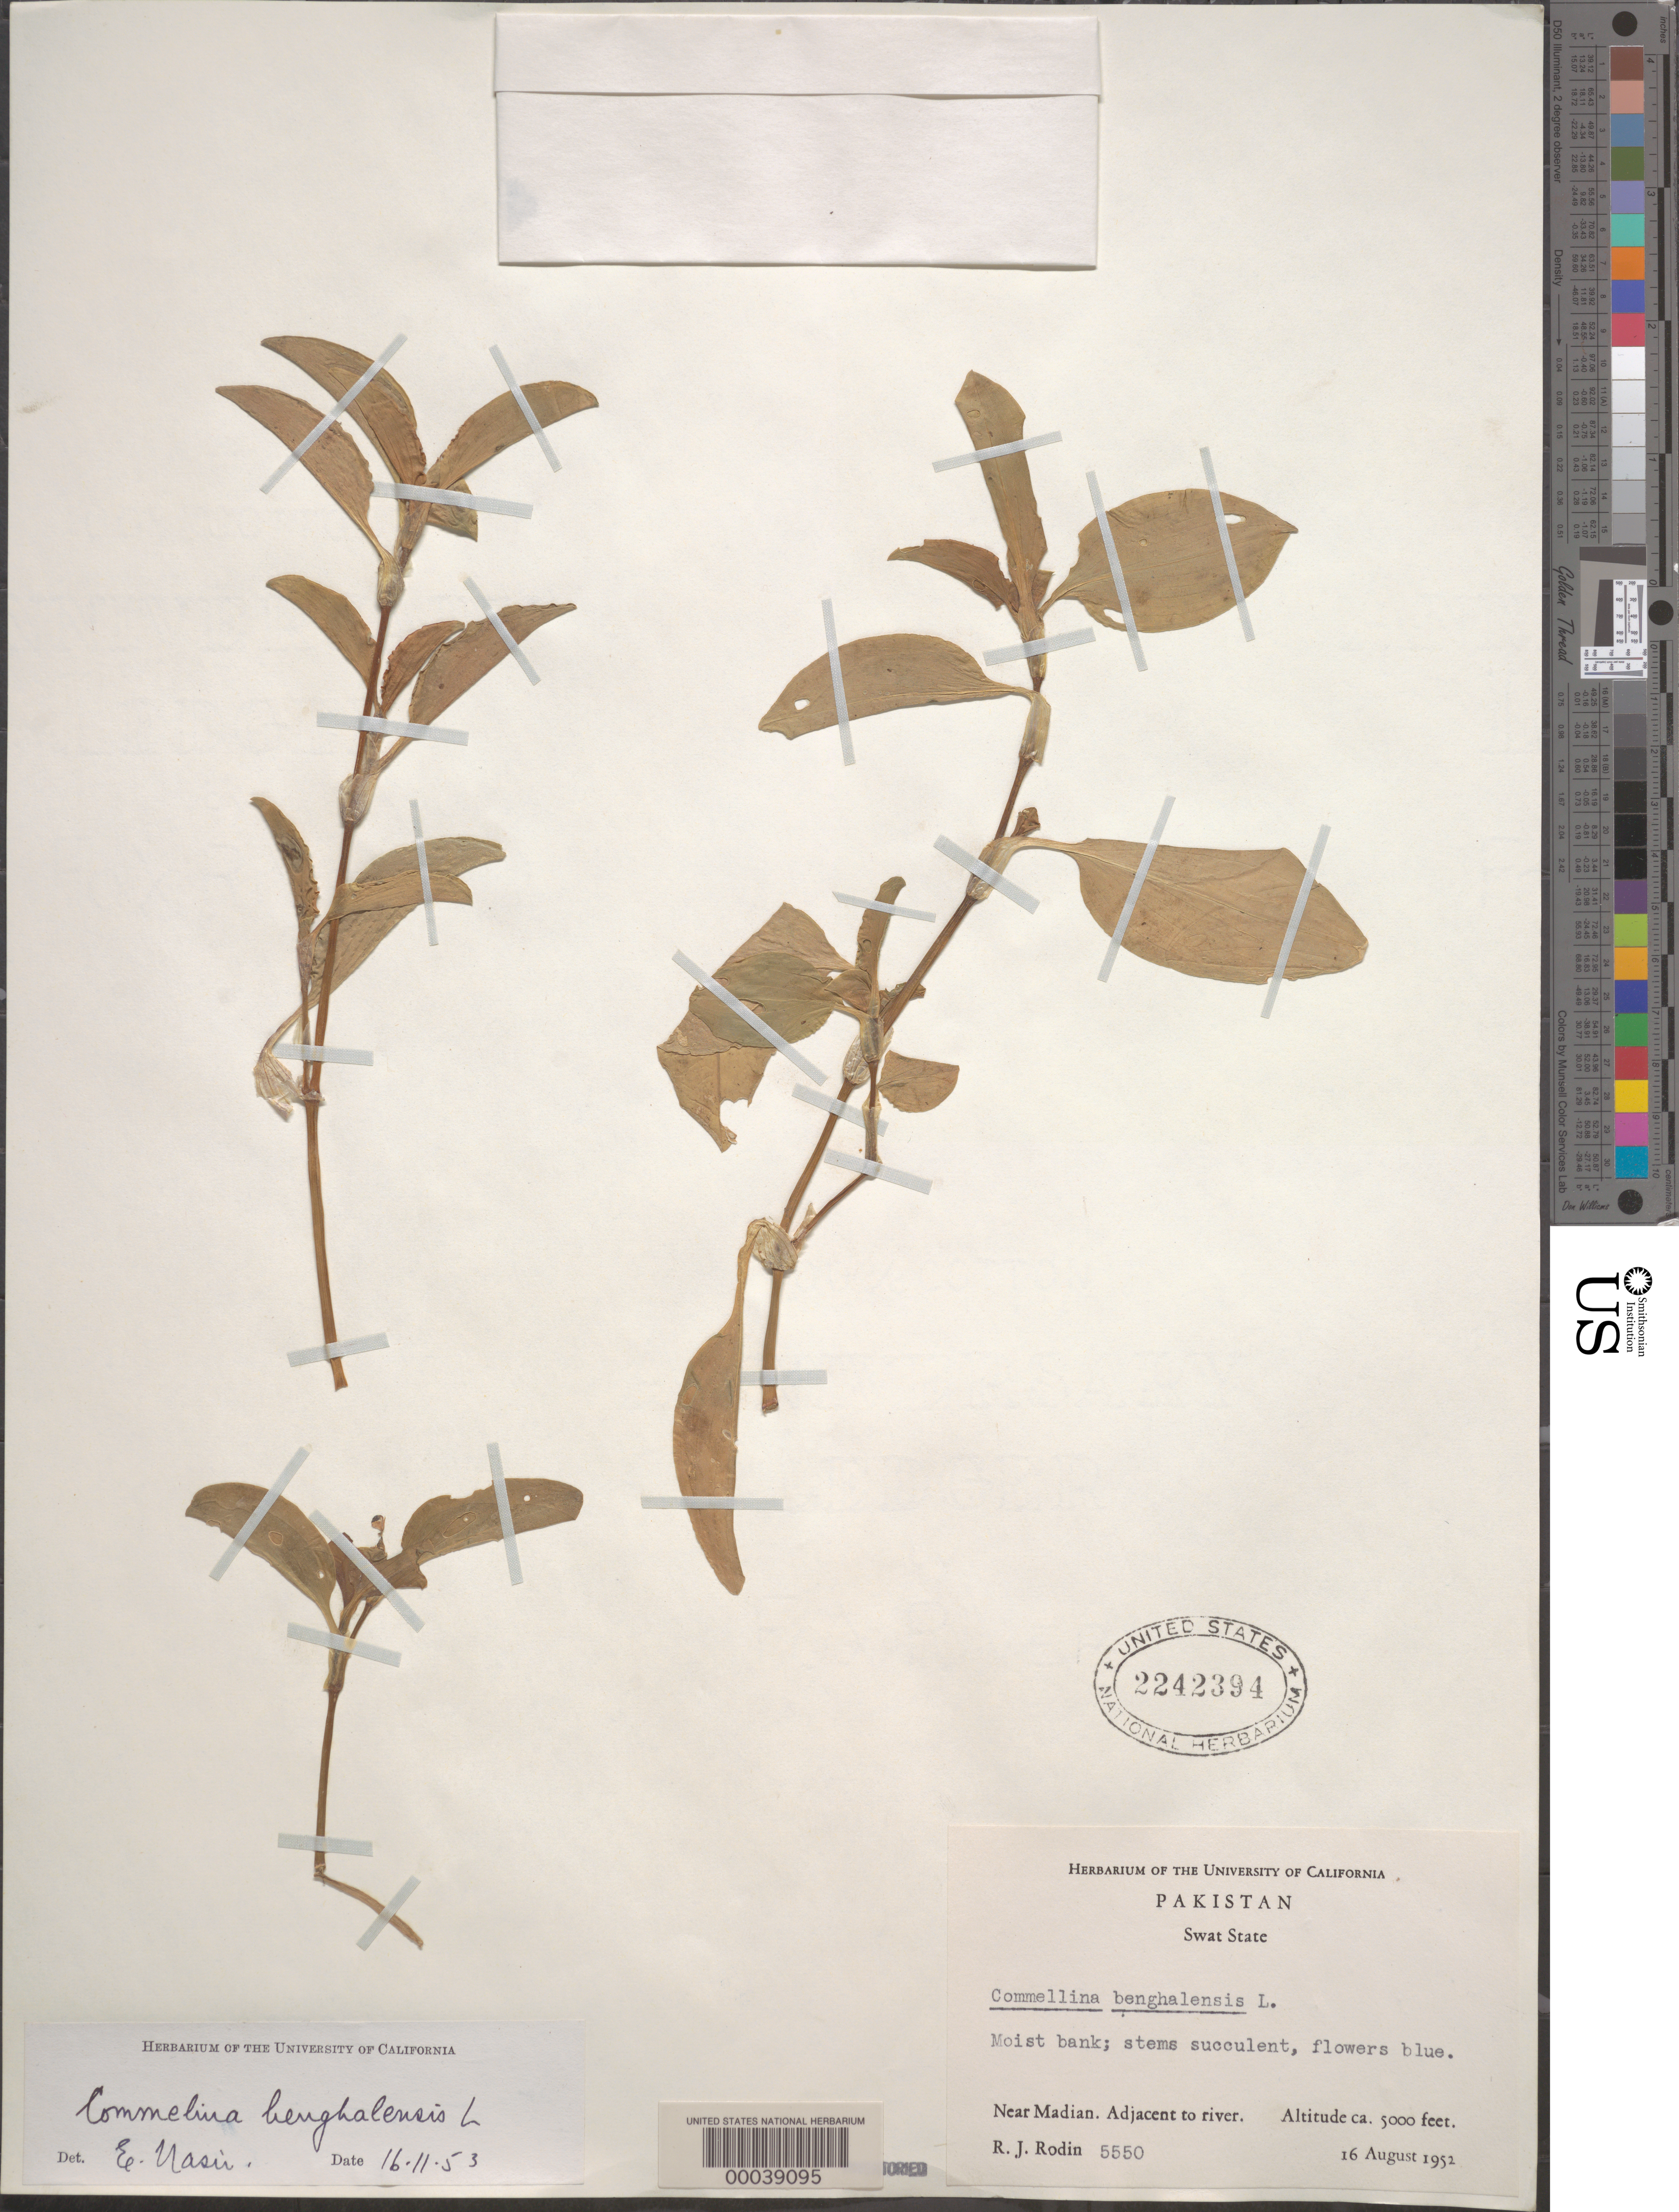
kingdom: Plantae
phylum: Tracheophyta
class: Liliopsida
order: Commelinales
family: Commelinaceae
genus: Commelina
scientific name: Commelina benghalensis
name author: L.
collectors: R. J. Rodin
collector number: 5550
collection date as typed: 16 Aug 1952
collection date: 1952-08-16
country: Pakistan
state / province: Khyber Pakhtunkhwa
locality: Swat State. Near Madian.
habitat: Moist soil, bank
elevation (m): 1525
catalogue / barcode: US 2242394